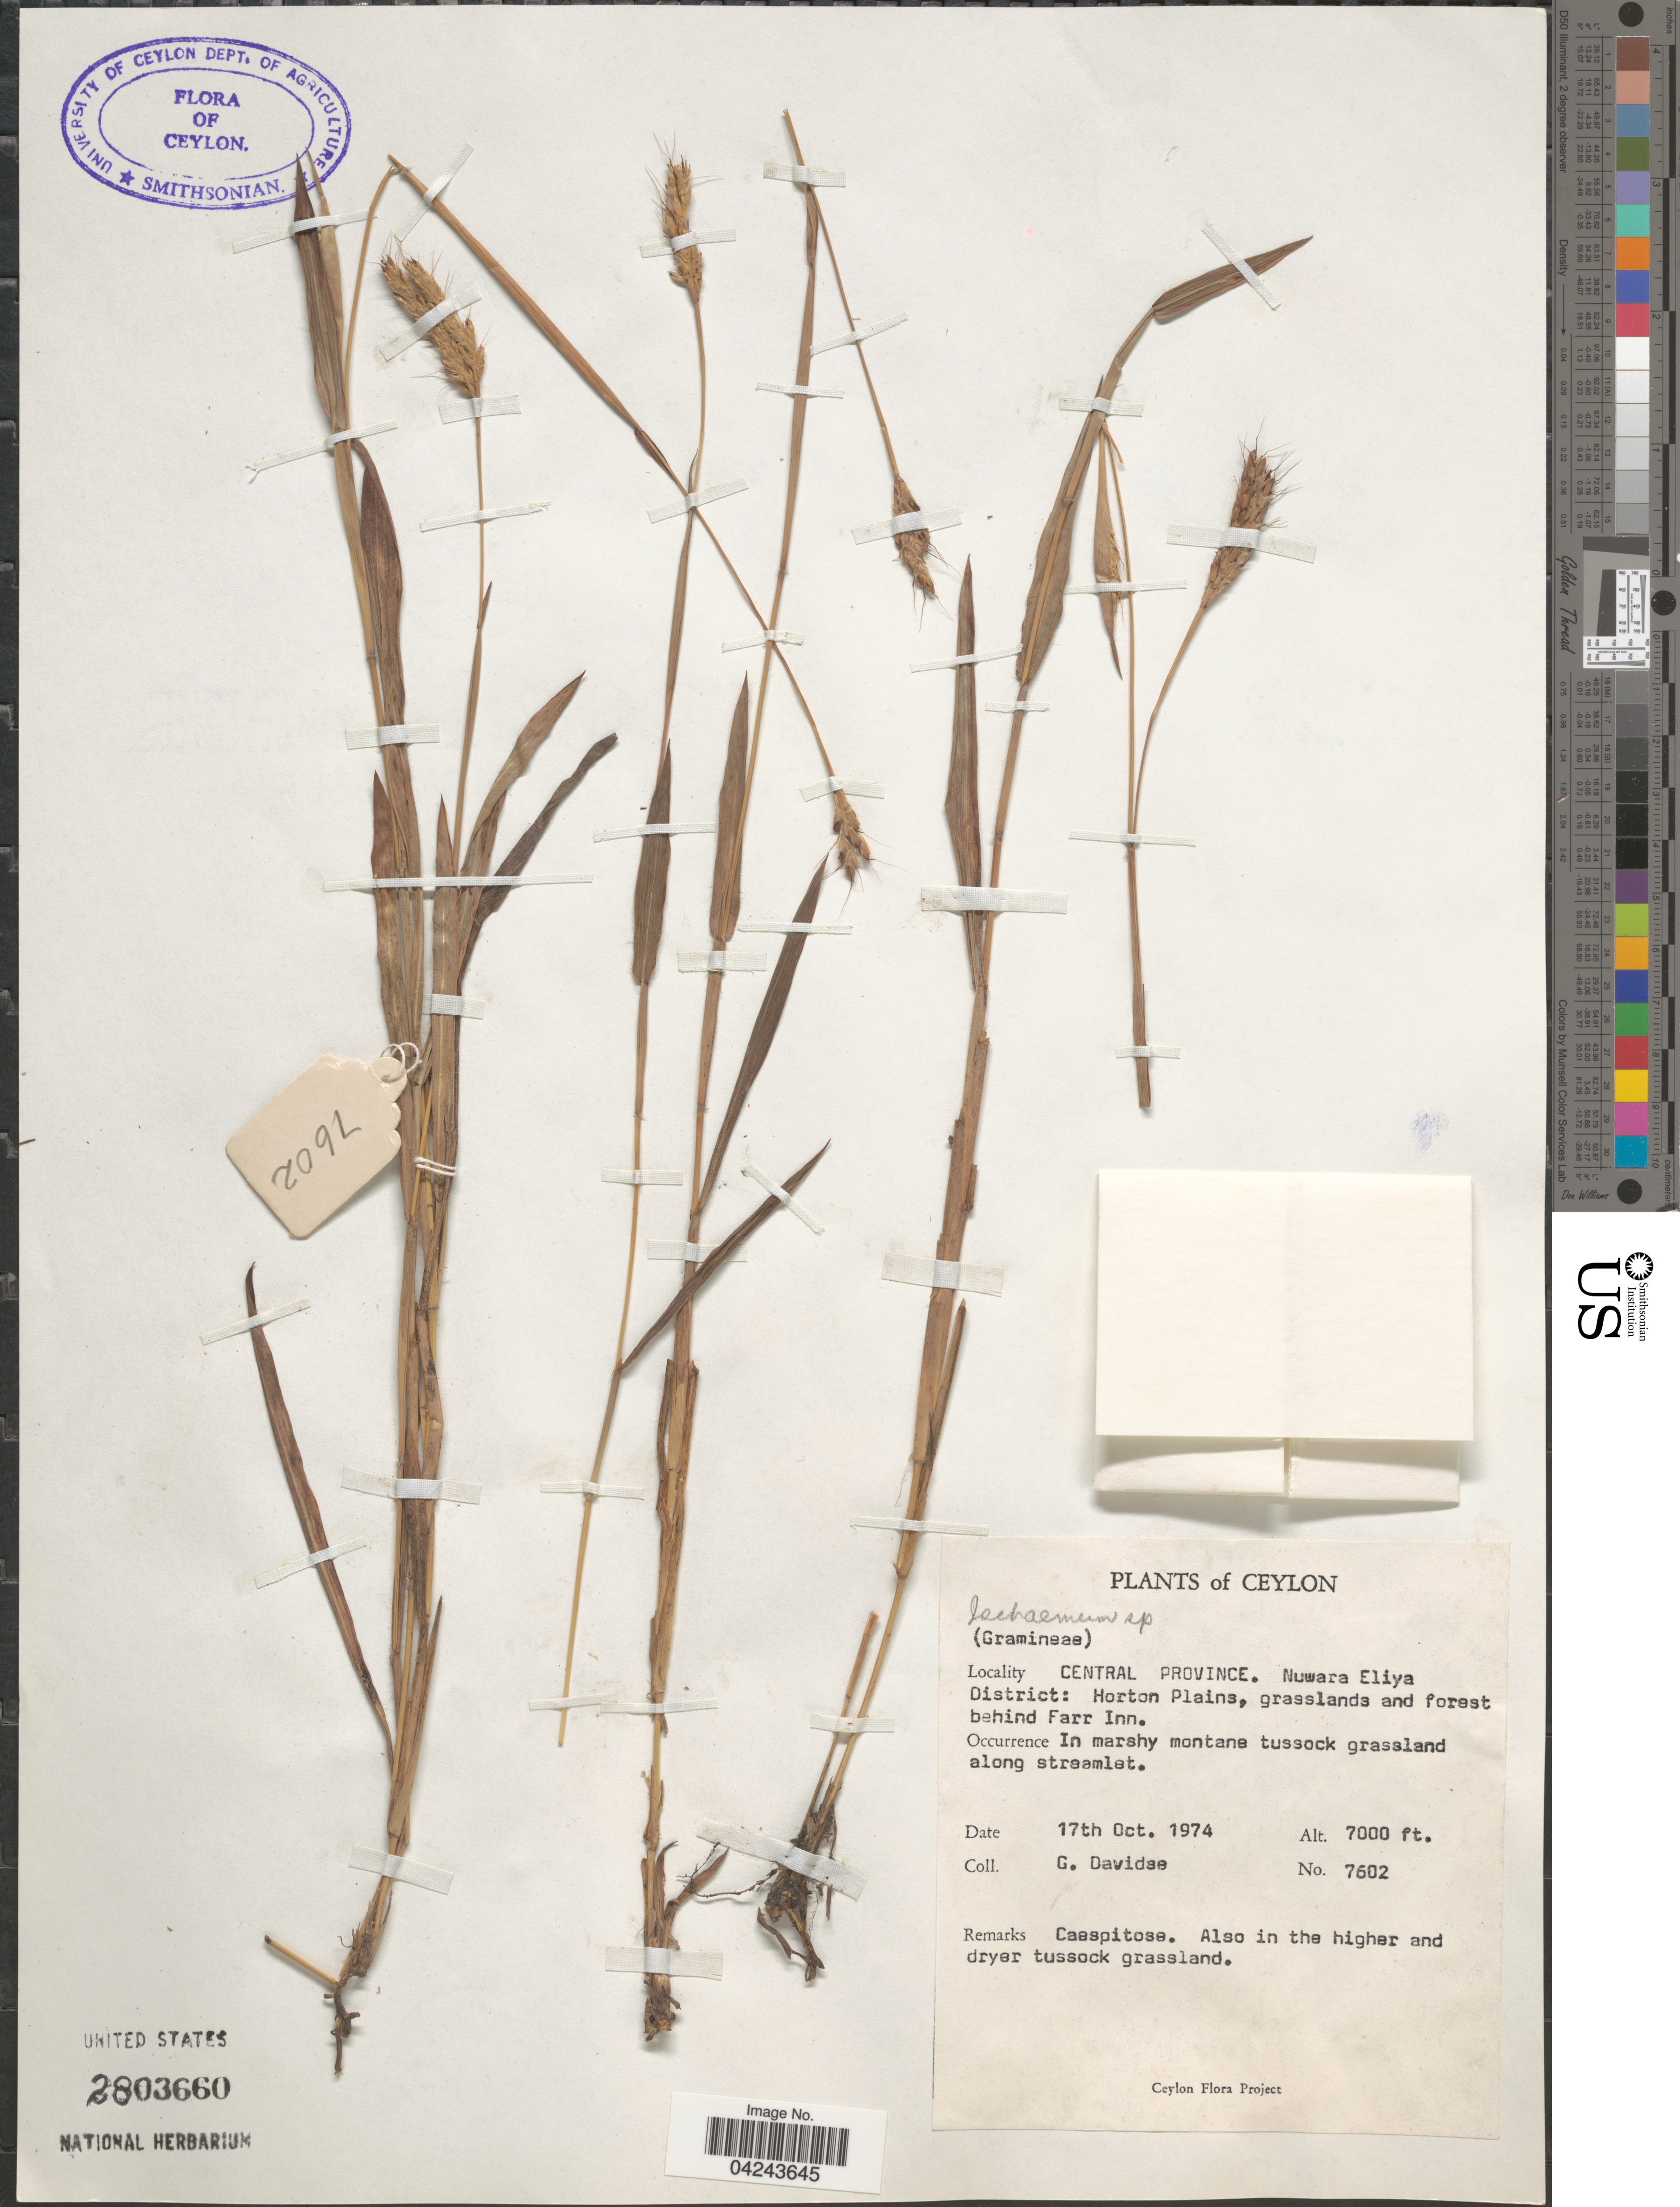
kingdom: Plantae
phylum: Tracheophyta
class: Liliopsida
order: Poales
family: Poaceae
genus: Ischaemum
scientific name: Ischaemum sp.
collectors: G. Davidse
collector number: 7602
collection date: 1974-10-17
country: Sri Lanka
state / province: Central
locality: Ceylon. Nuwara Eliya District: Horton Plains, grasslands and forest behind Farr In.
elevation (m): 2134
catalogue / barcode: US 2803660